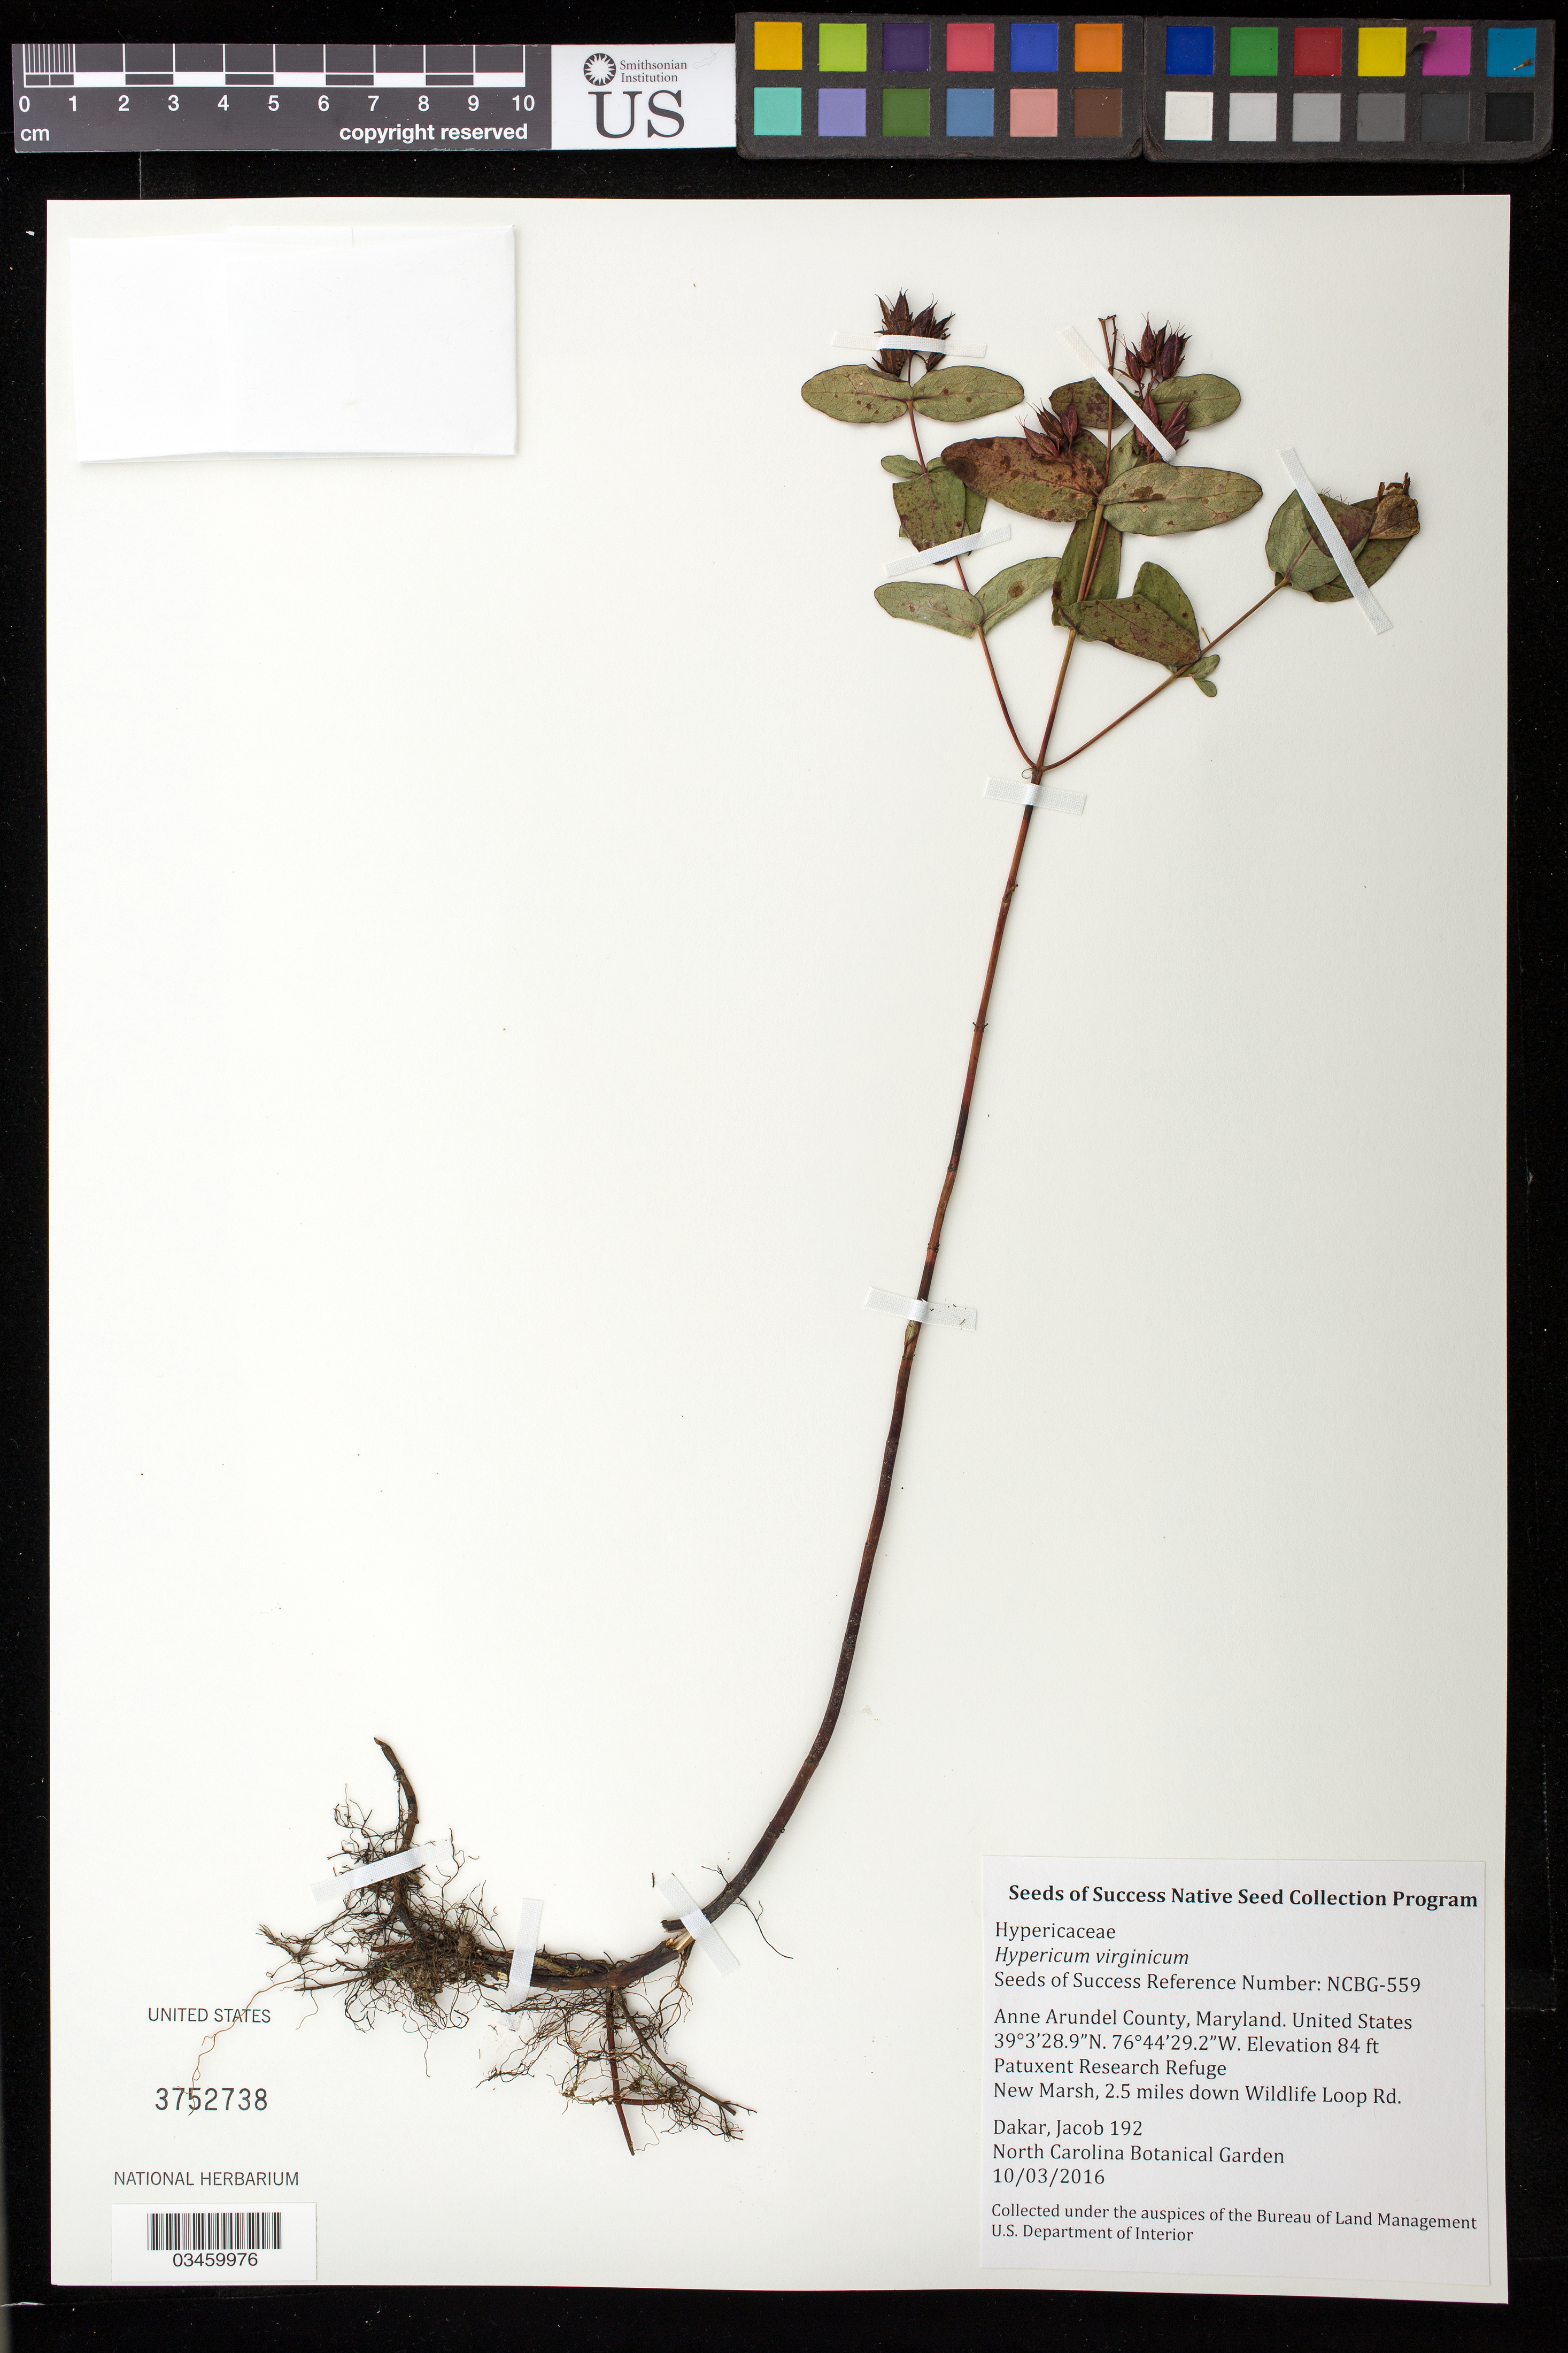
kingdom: Plantae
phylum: Tracheophyta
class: Magnoliopsida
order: Malpighiales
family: Hypericaceae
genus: Hypericum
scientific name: Hypericum virginicum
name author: L.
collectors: J. Dakar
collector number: NCBG-559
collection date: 2016-10-03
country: United States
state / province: Maryland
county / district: Anne Arundel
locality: Patuxent Research Refuge, New Marsh, 2.5 mi. down Wildlife Loop Rd.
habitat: Freshwater pond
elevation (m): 26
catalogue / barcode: US 3752738